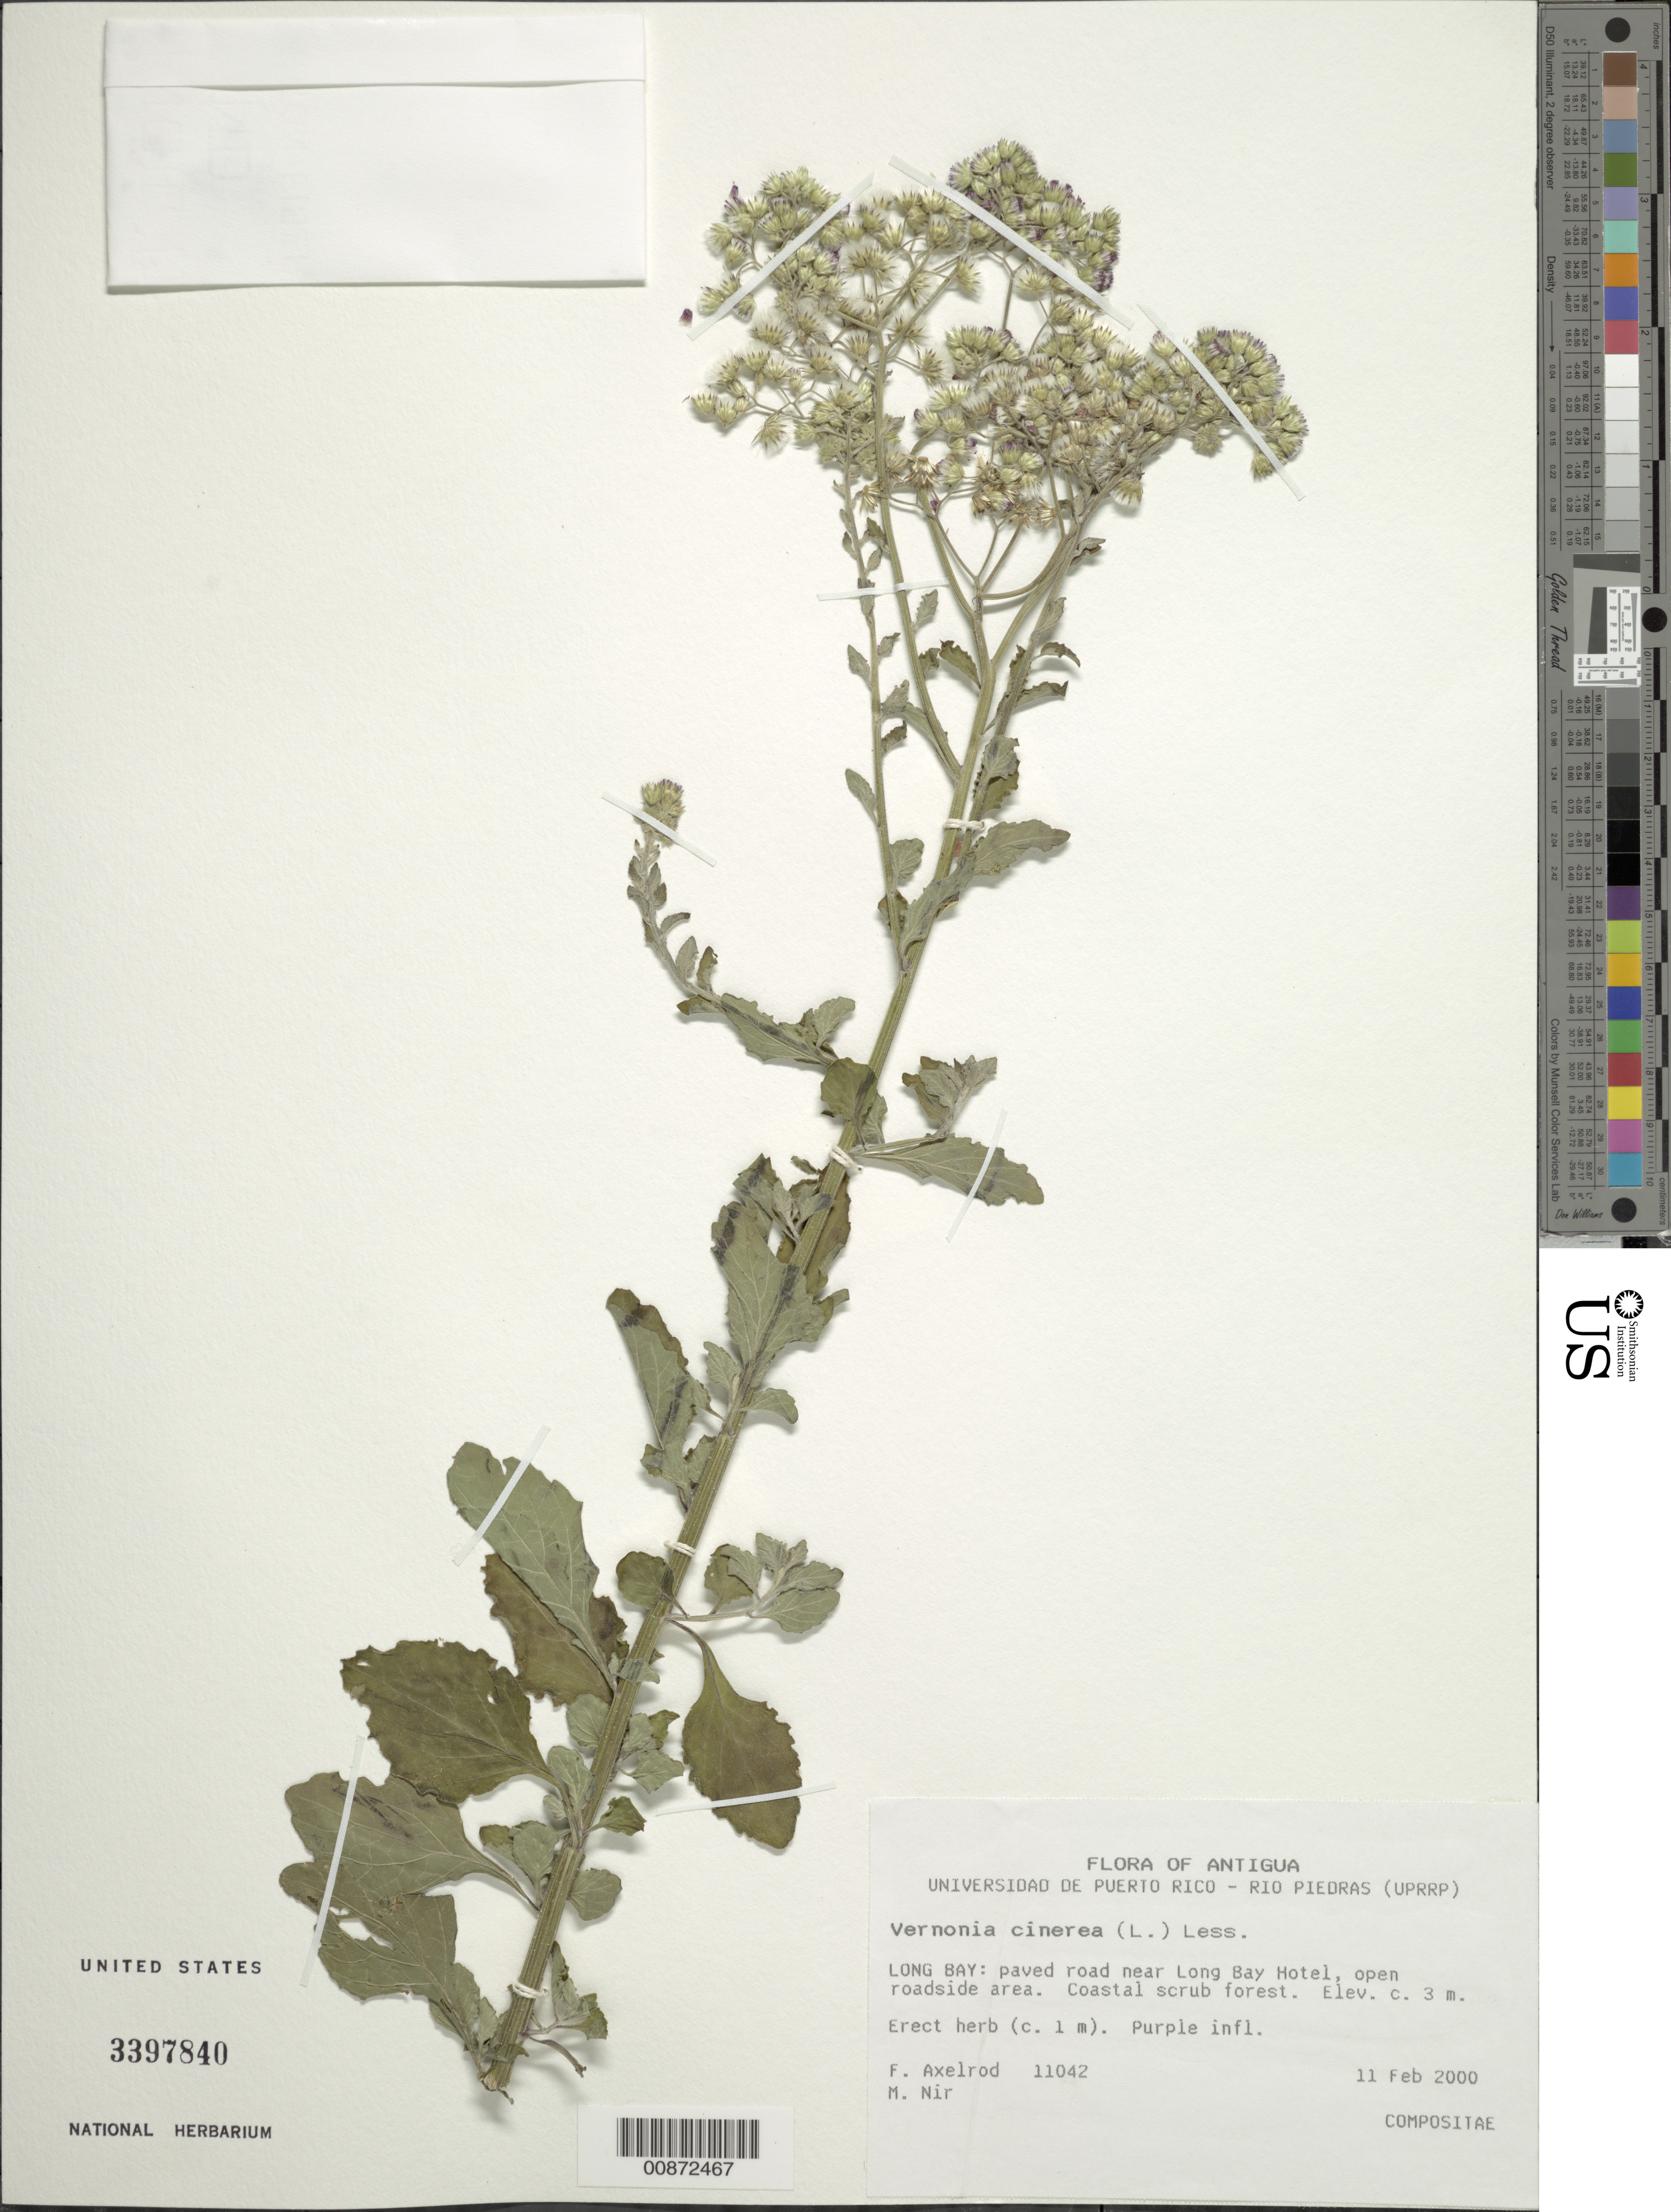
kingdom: Plantae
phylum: Tracheophyta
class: Magnoliopsida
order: Asterales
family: Asteraceae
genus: Cyanthillium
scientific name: Cyanthillium cinereum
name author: (L.) H. Rob.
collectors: F. S. Axelrod & M. A. Nir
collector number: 11042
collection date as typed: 11 Feb 2000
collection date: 2000-02-11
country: Antigua and Barbuda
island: Leeward Is.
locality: Long Bay, paved road near Long Bay Hotel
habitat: Open roadside area; coastal scrub forest.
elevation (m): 3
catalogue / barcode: US 3397840